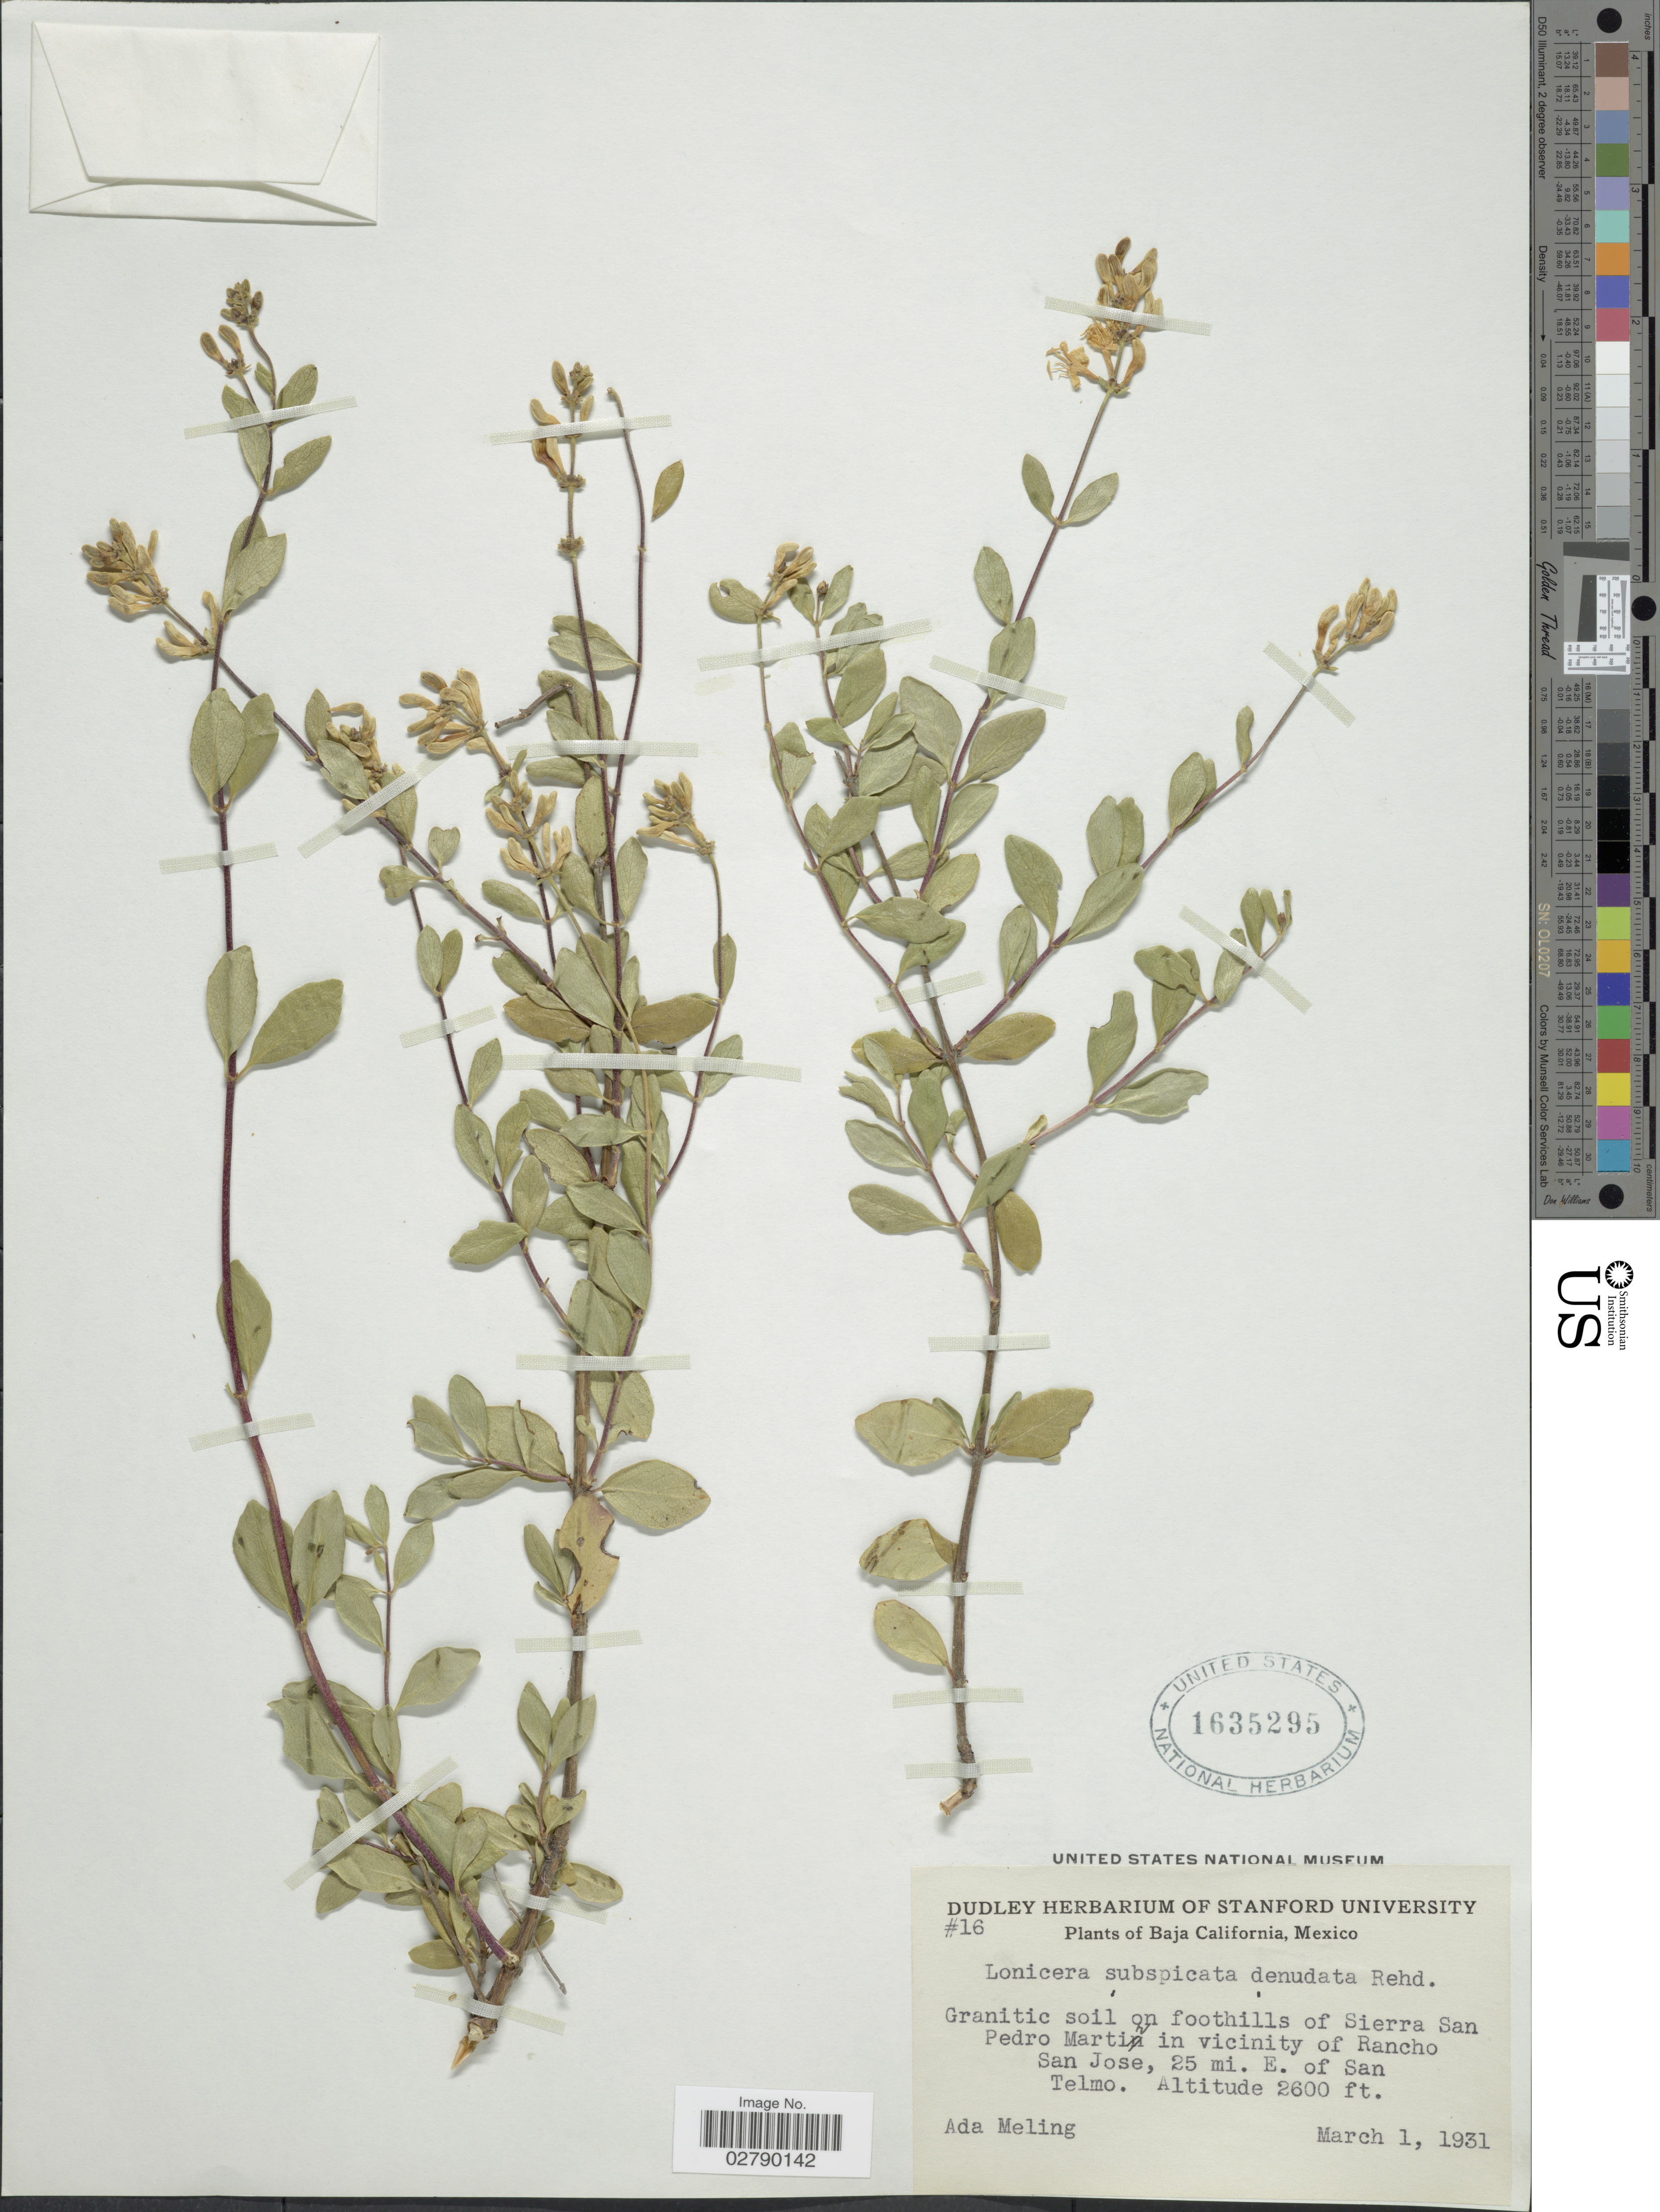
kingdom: Plantae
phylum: Tracheophyta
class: Magnoliopsida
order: Dipsacales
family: Caprifoliaceae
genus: Lonicera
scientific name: Lonicera subspicata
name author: Hook. & Arn.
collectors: A. Meling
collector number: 16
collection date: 1931-03-01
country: Mexico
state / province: Baja California Norte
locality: Granitic soil on foothills of Sierra San Pedro Martir in vicinity of Rancho San Jose, 25 mi. E. of San Telmo.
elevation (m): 792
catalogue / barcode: US 1635295